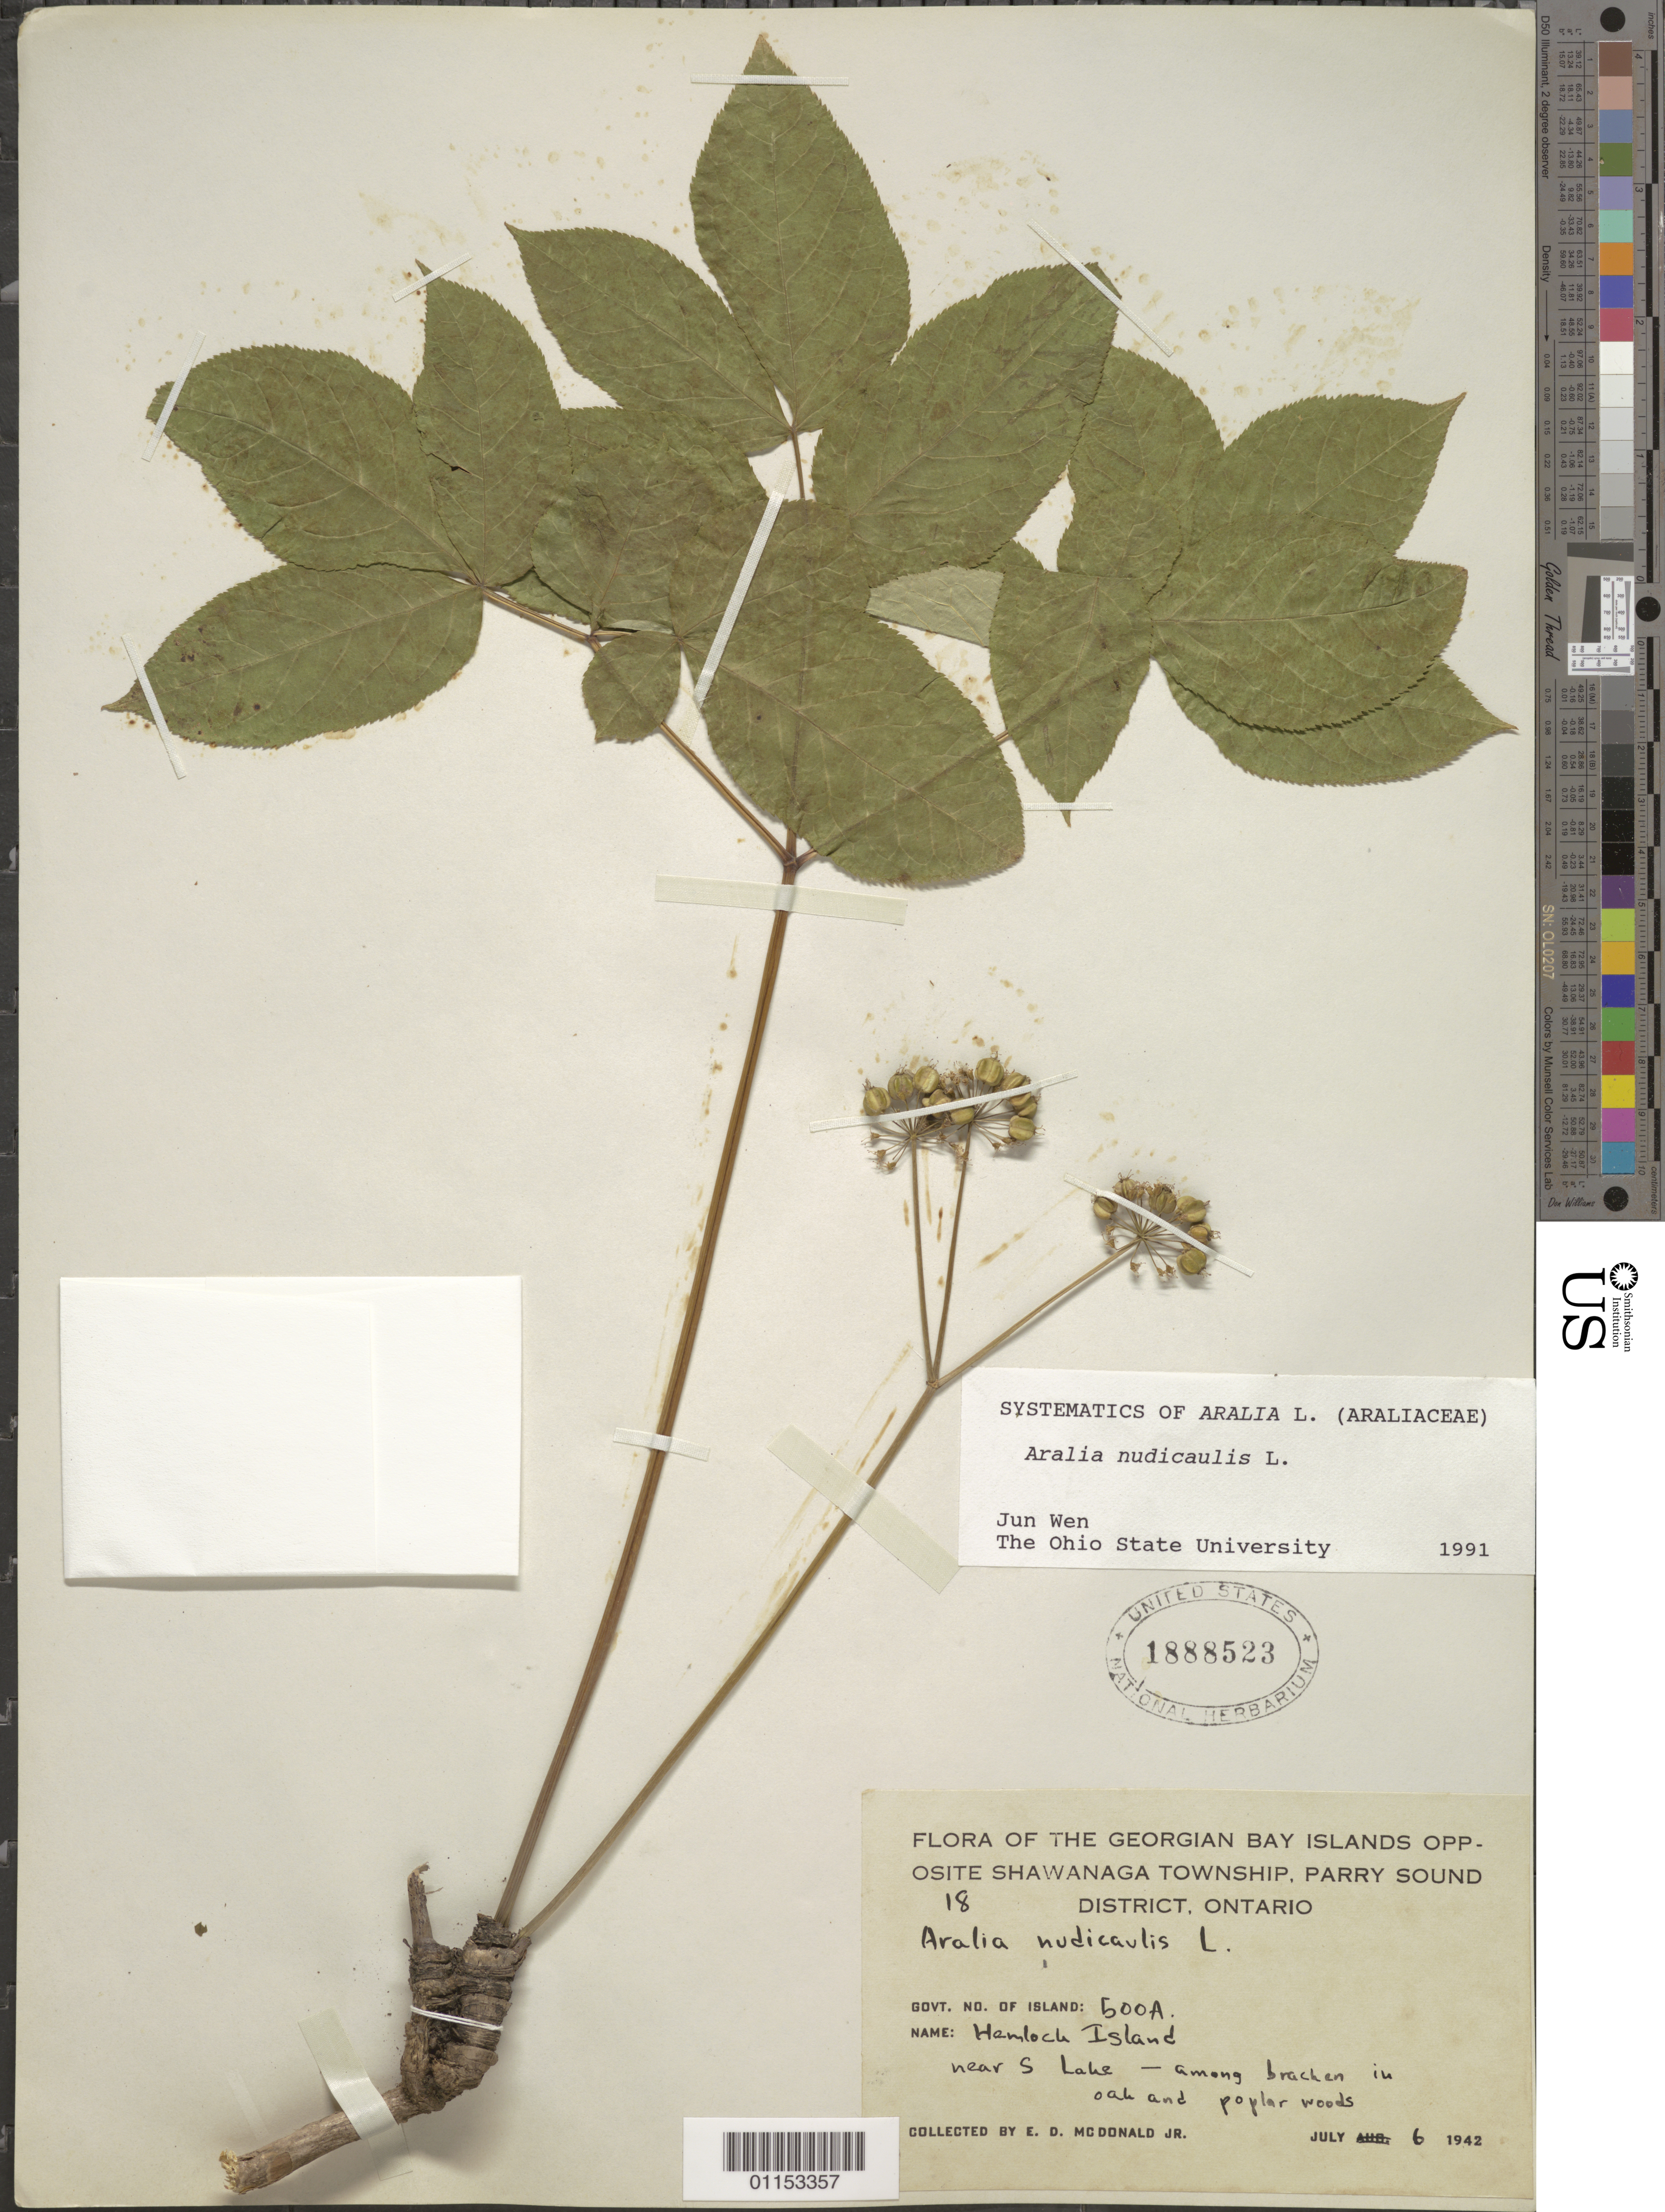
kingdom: Plantae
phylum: Tracheophyta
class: Magnoliopsida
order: Apiales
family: Araliaceae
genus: Aralia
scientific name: Aralia nudicaulis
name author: L.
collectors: E. D. McDonald Jr.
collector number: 18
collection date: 1942-07-06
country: Canada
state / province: Ontario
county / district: Parry Sound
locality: Hemlock Island. Near S Lane.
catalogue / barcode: US 1888523